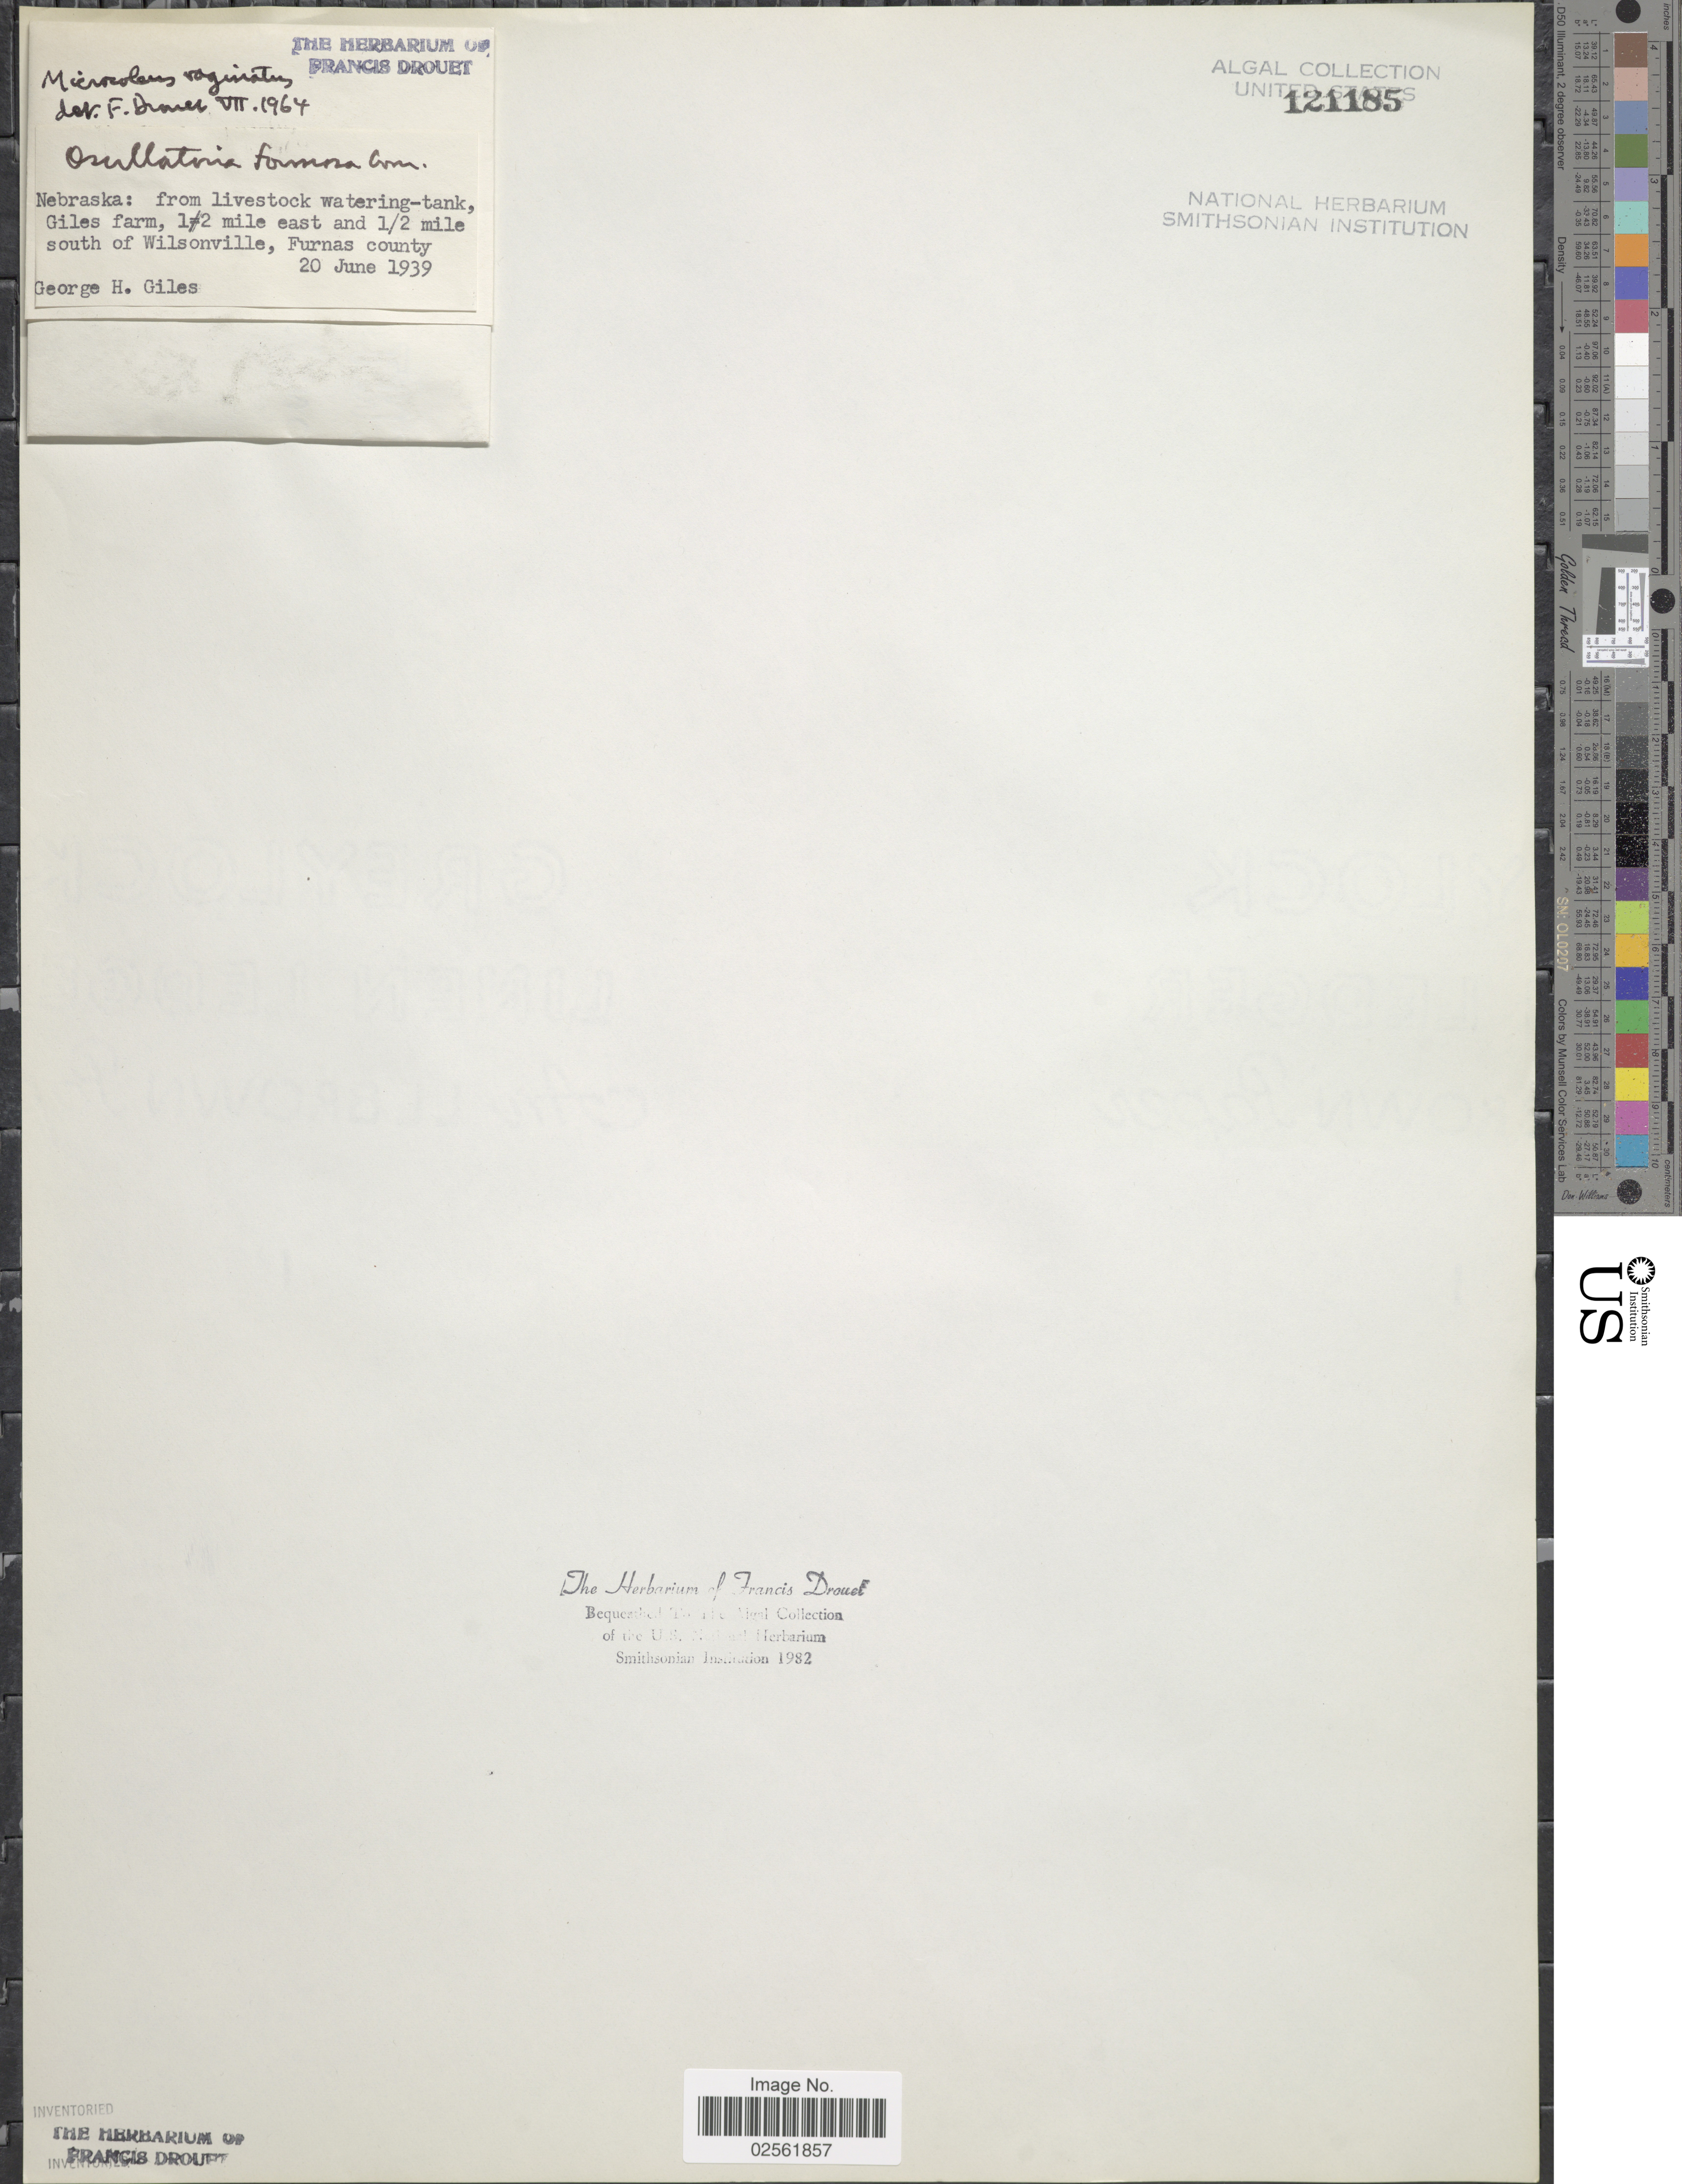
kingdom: Bacteria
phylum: Cyanobacteria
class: Cyanobacteriia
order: Cyanobacteriales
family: Microcoleaceae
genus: Microcoleus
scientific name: Microcoleus vaginatus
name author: (Vaucher) Gomont ex Gomont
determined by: Drouet, F. E.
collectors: G. Giles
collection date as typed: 20 Jun 1939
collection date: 1939-06-20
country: United States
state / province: Nebraska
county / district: Furnas County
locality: Wilsonville area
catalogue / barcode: US 121185